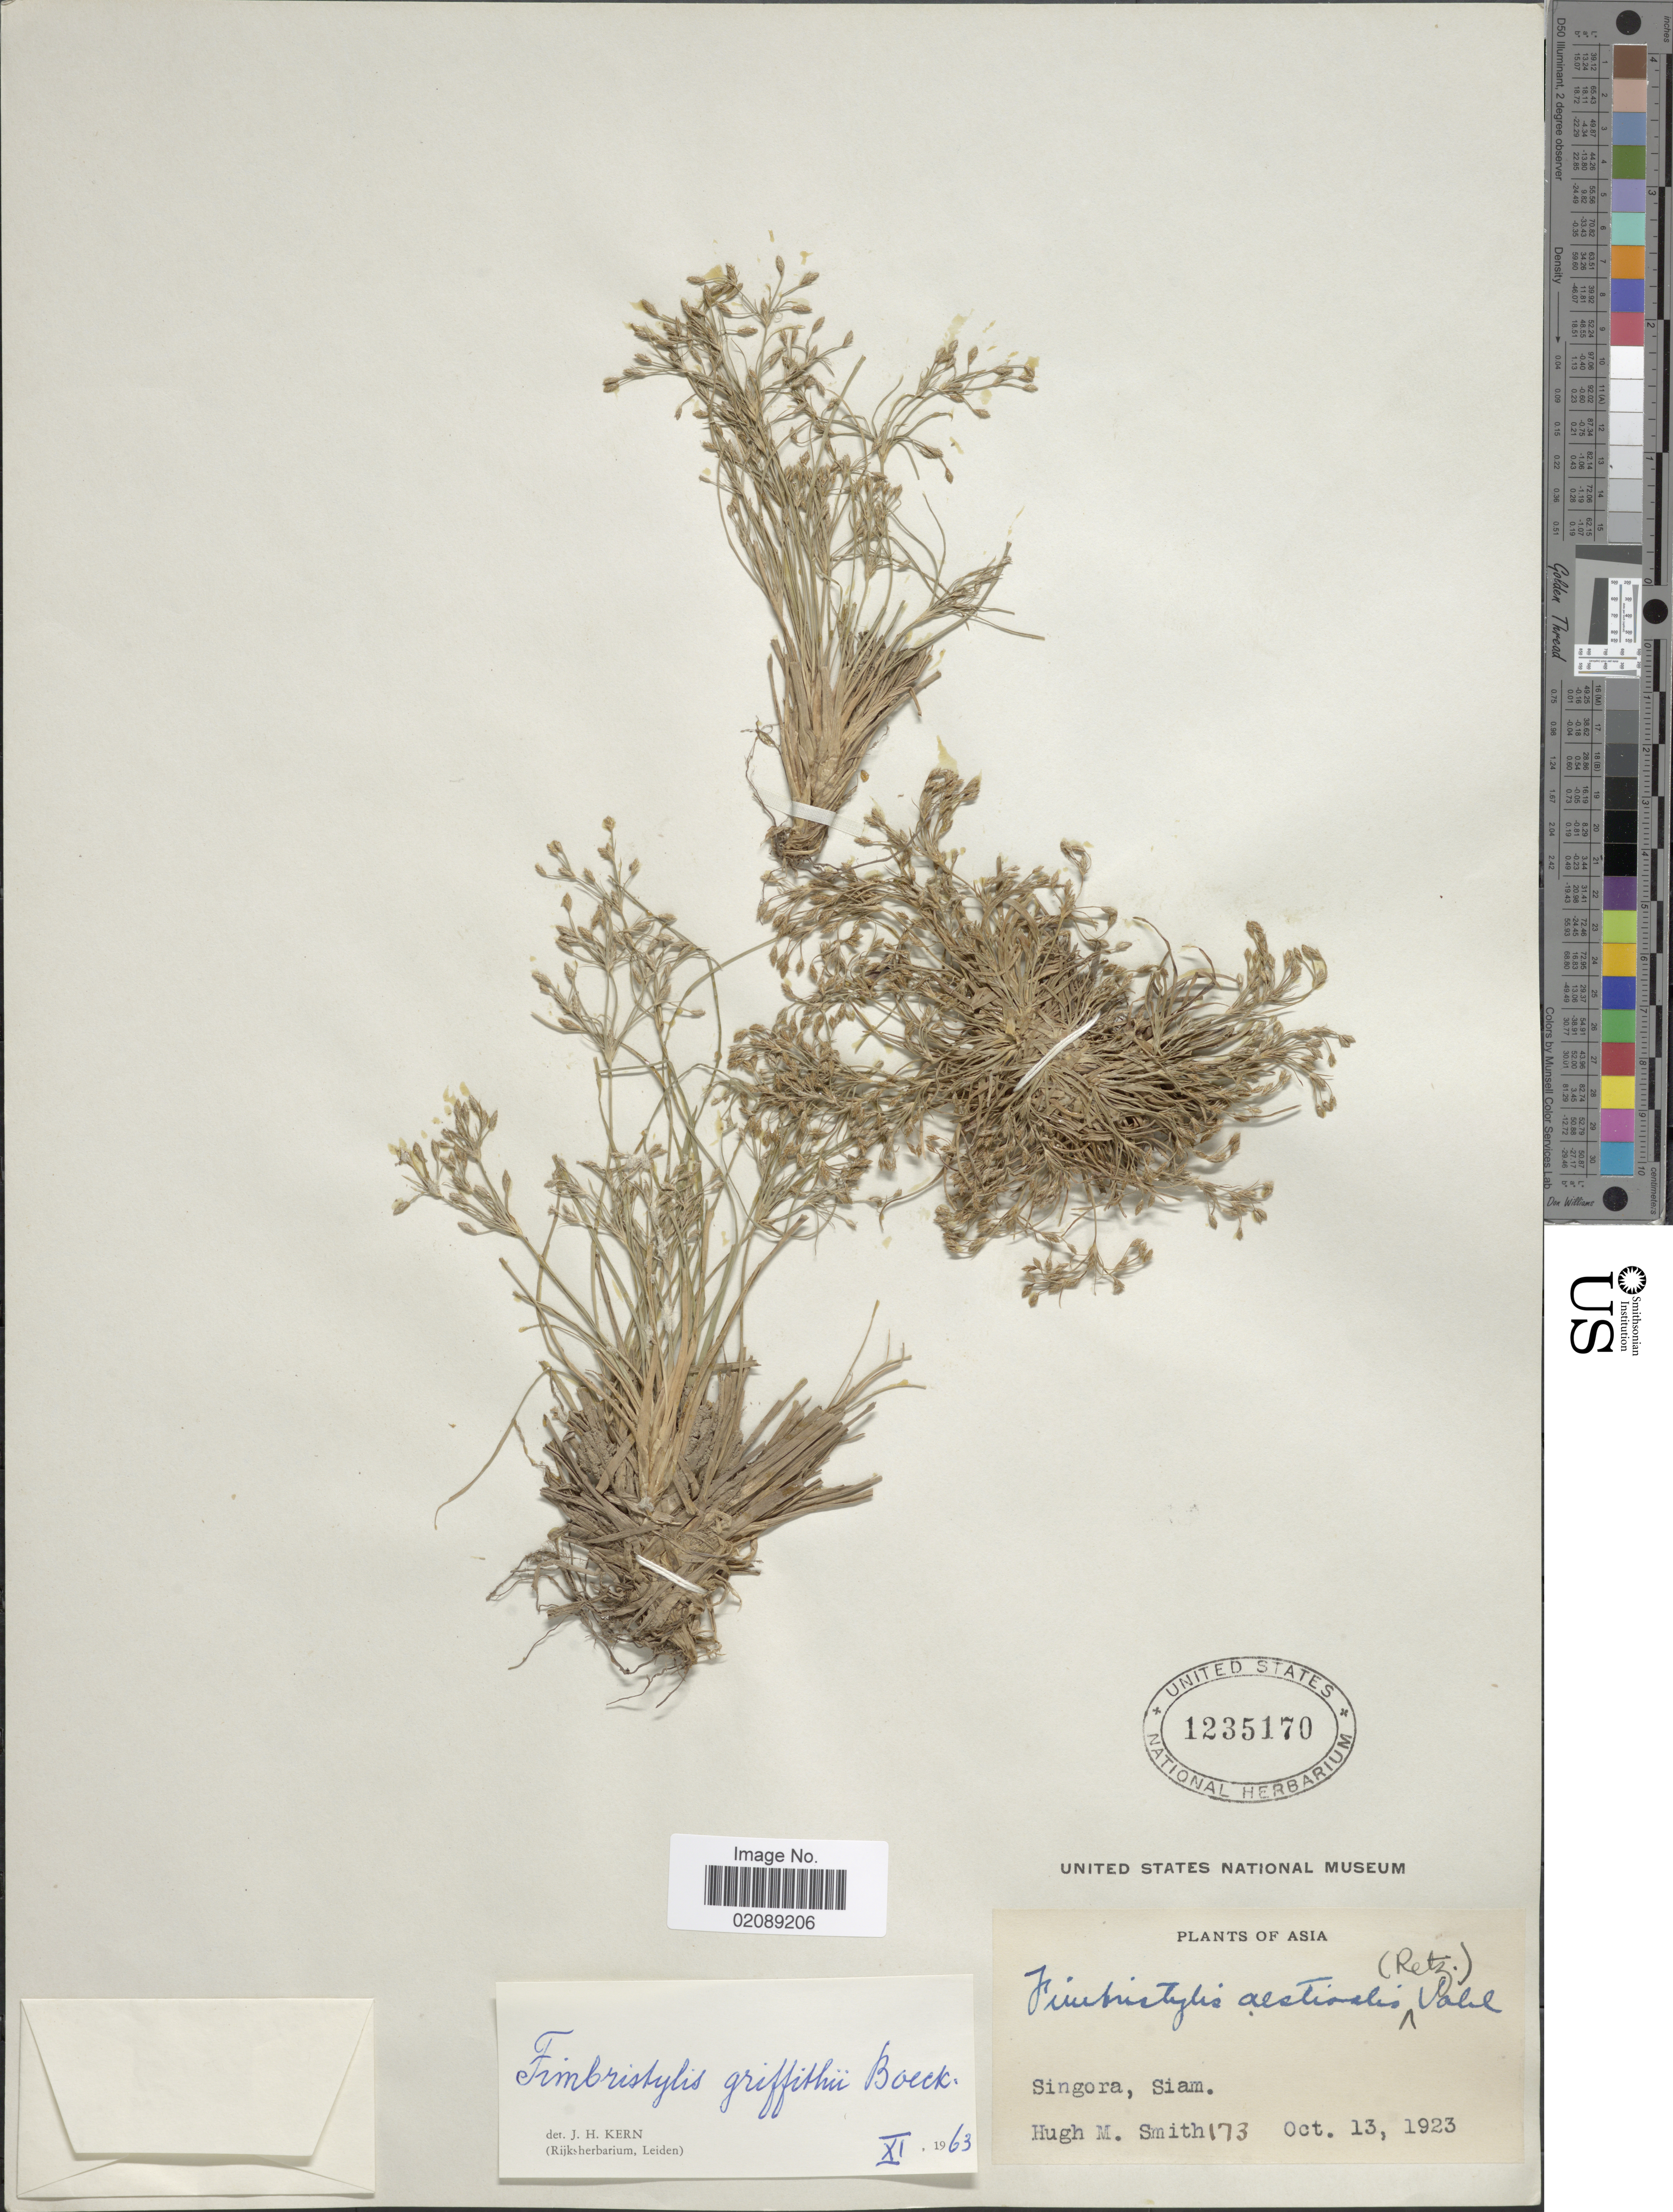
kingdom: Plantae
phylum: Tracheophyta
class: Liliopsida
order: Poales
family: Cyperaceae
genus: Fimbristylis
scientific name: Fimbristylis griffithii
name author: Boeckeler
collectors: H. M. Smith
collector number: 173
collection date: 1923-10-13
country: Thailand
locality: Singora. Siam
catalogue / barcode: US 1235170